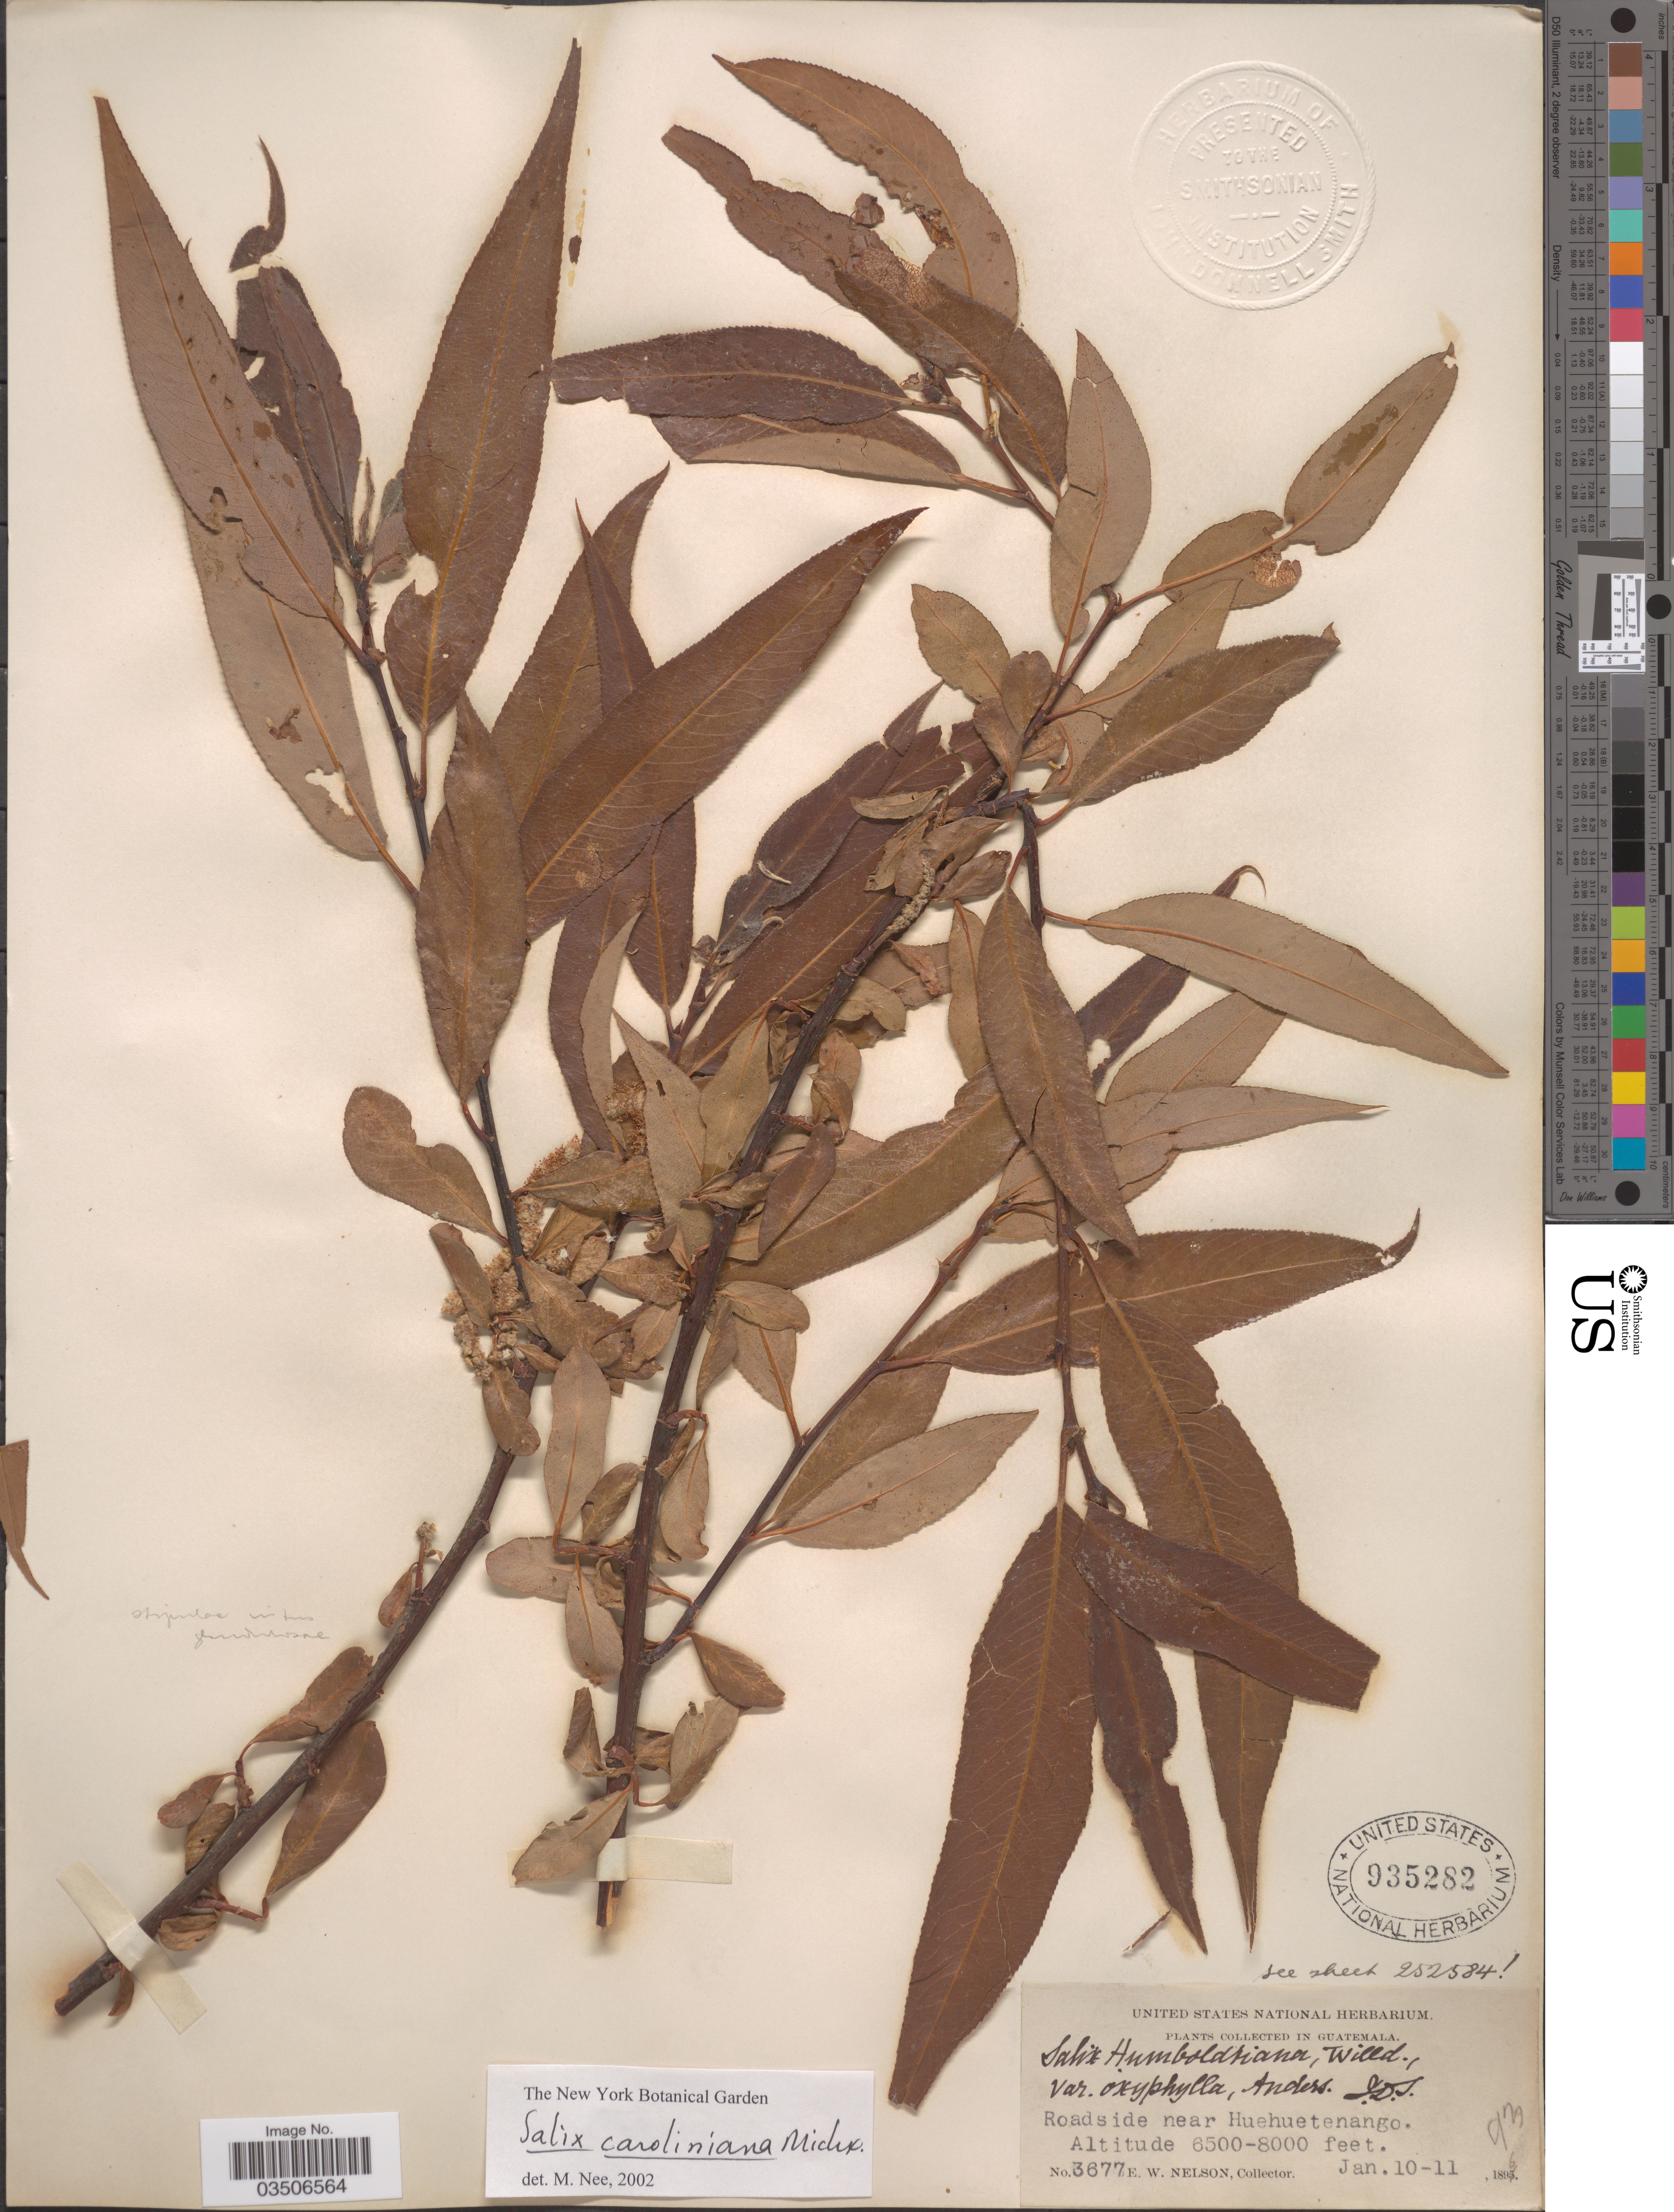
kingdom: Plantae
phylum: Tracheophyta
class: Magnoliopsida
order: Malpighiales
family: Salicaceae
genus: Salix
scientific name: Salix caroliniana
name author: Michx.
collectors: E. W. Nelson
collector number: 3677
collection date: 1896-01-10/1896-01-11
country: Guatemala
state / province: Huehuetenango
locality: Roadside near Huehuetenango.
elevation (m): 1981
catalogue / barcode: US 935282